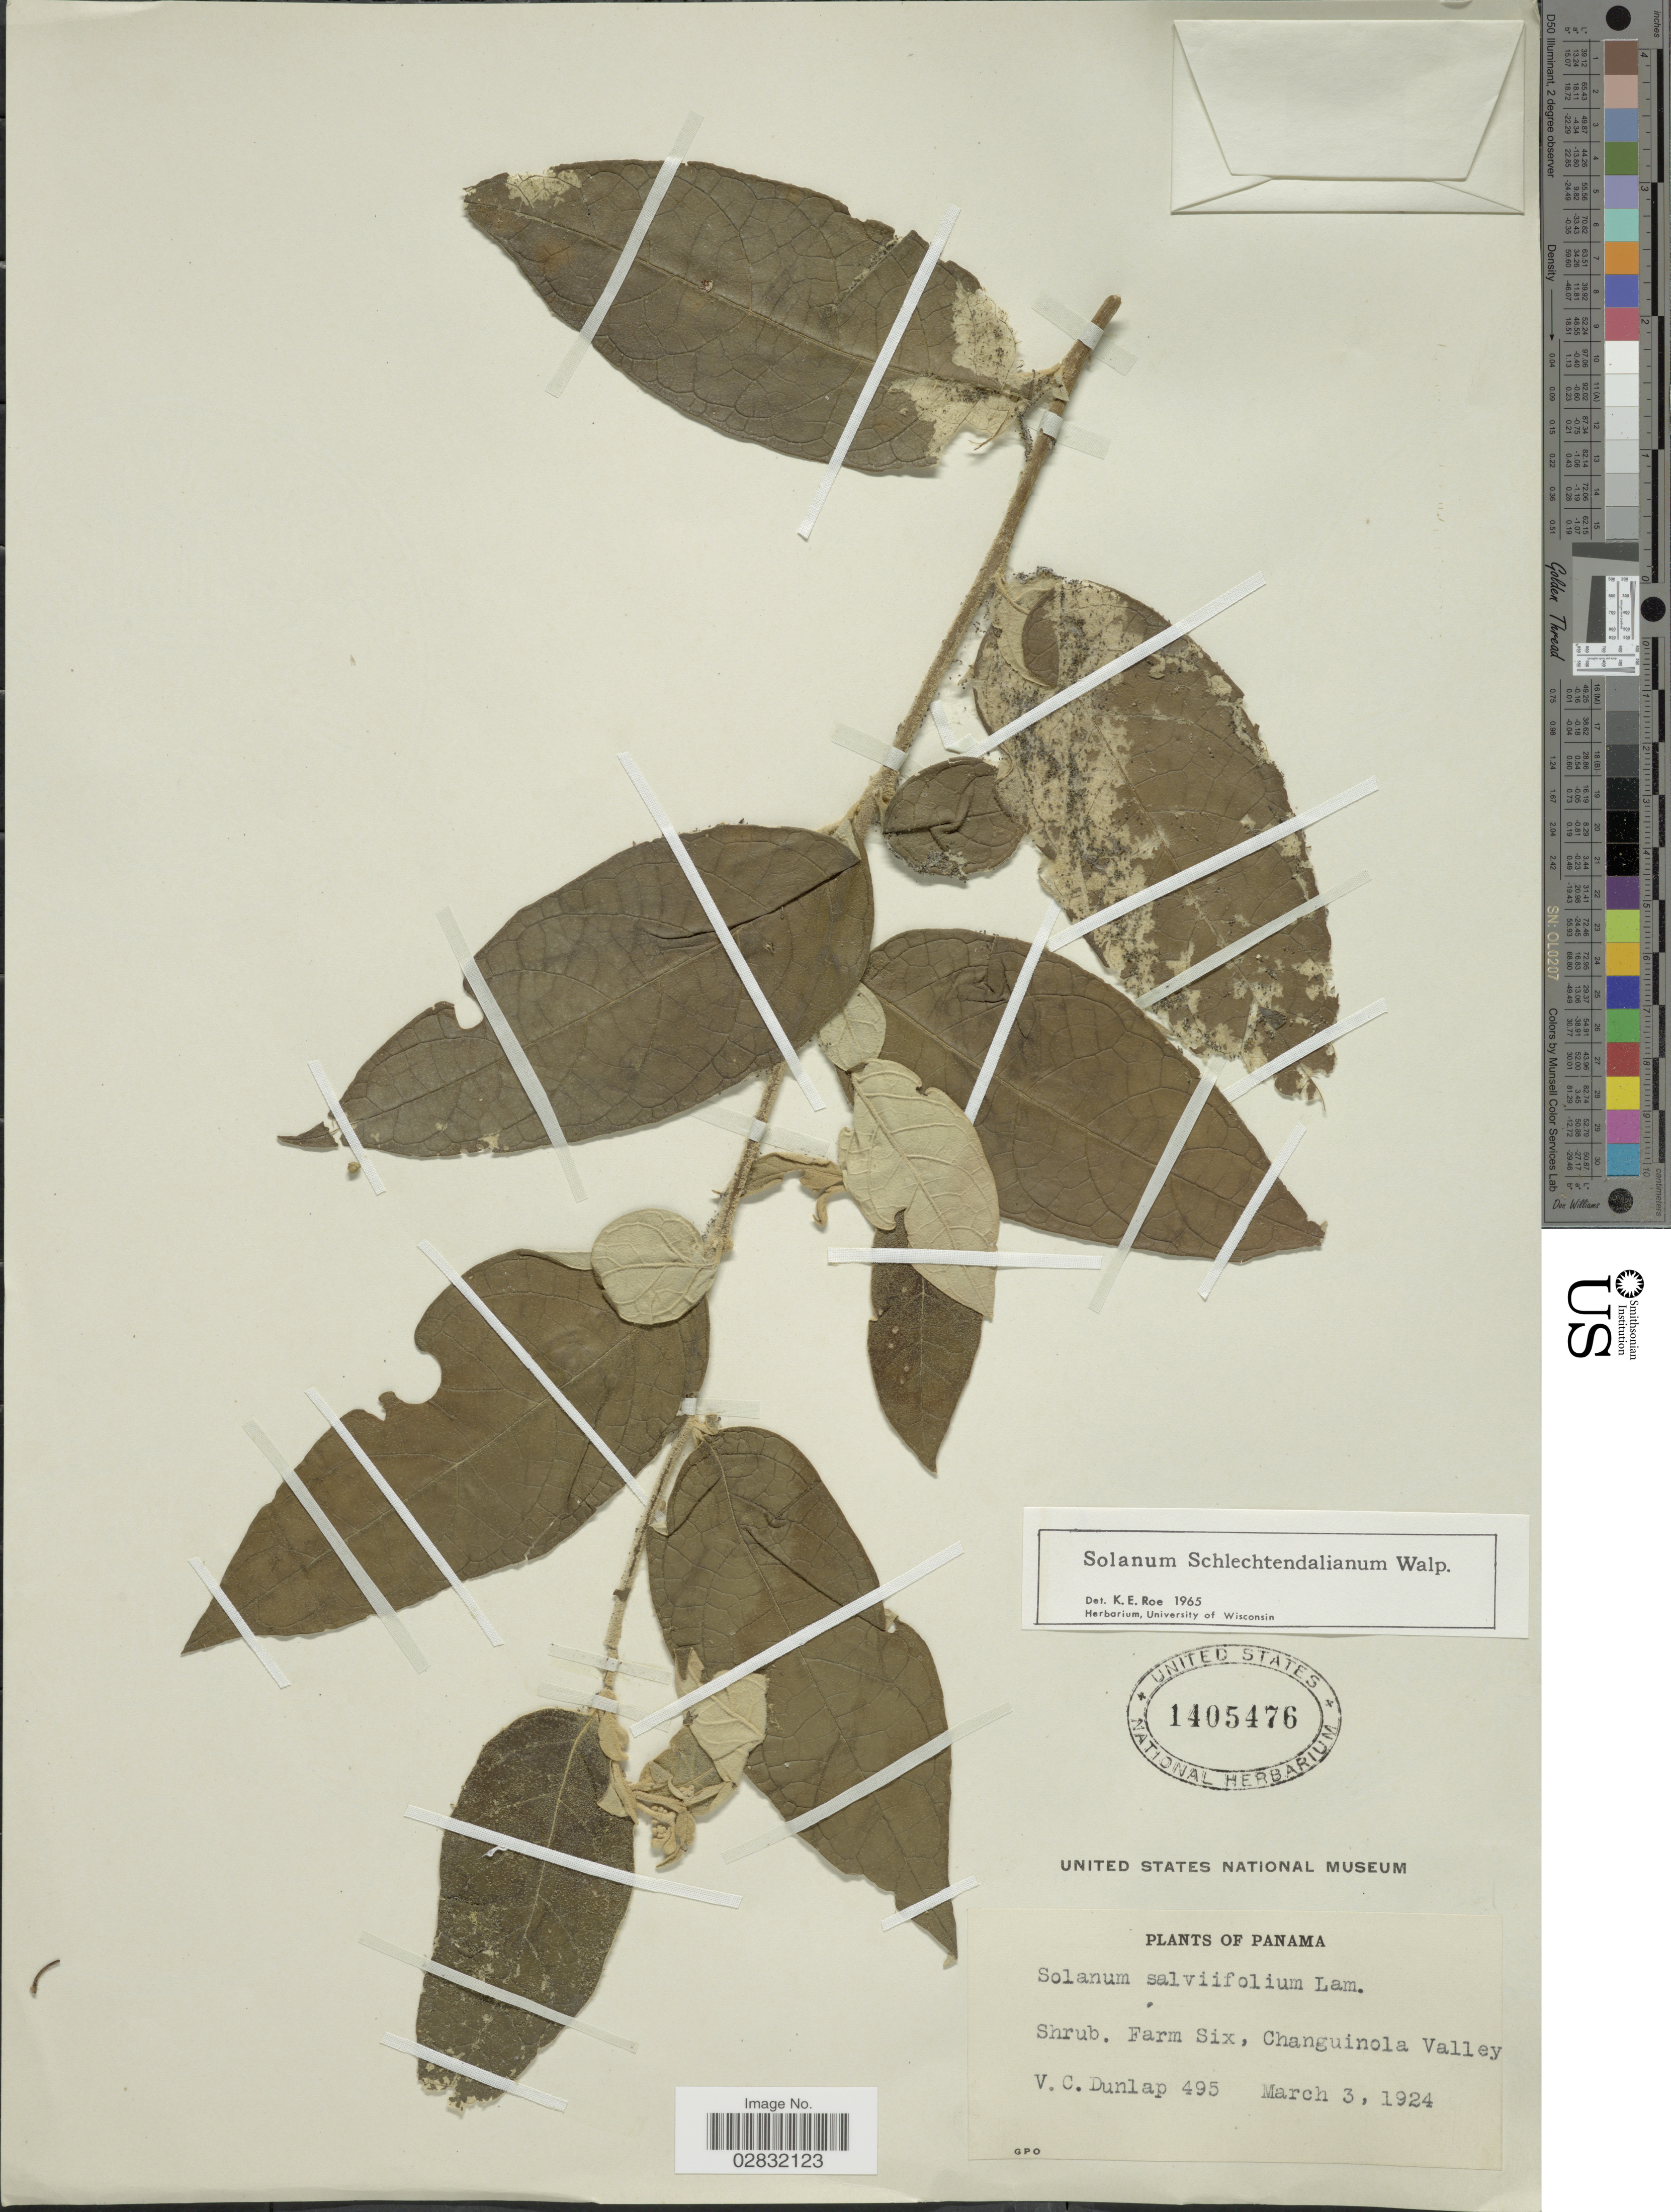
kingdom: Plantae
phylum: Tracheophyta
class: Magnoliopsida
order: Solanales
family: Solanaceae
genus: Solanum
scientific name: Solanum schlechtendalianum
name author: Walp.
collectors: V. C. Dunlap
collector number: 495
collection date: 1924-03-03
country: Panama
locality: Farm Six, Changuinola Valley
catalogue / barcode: US 1405476